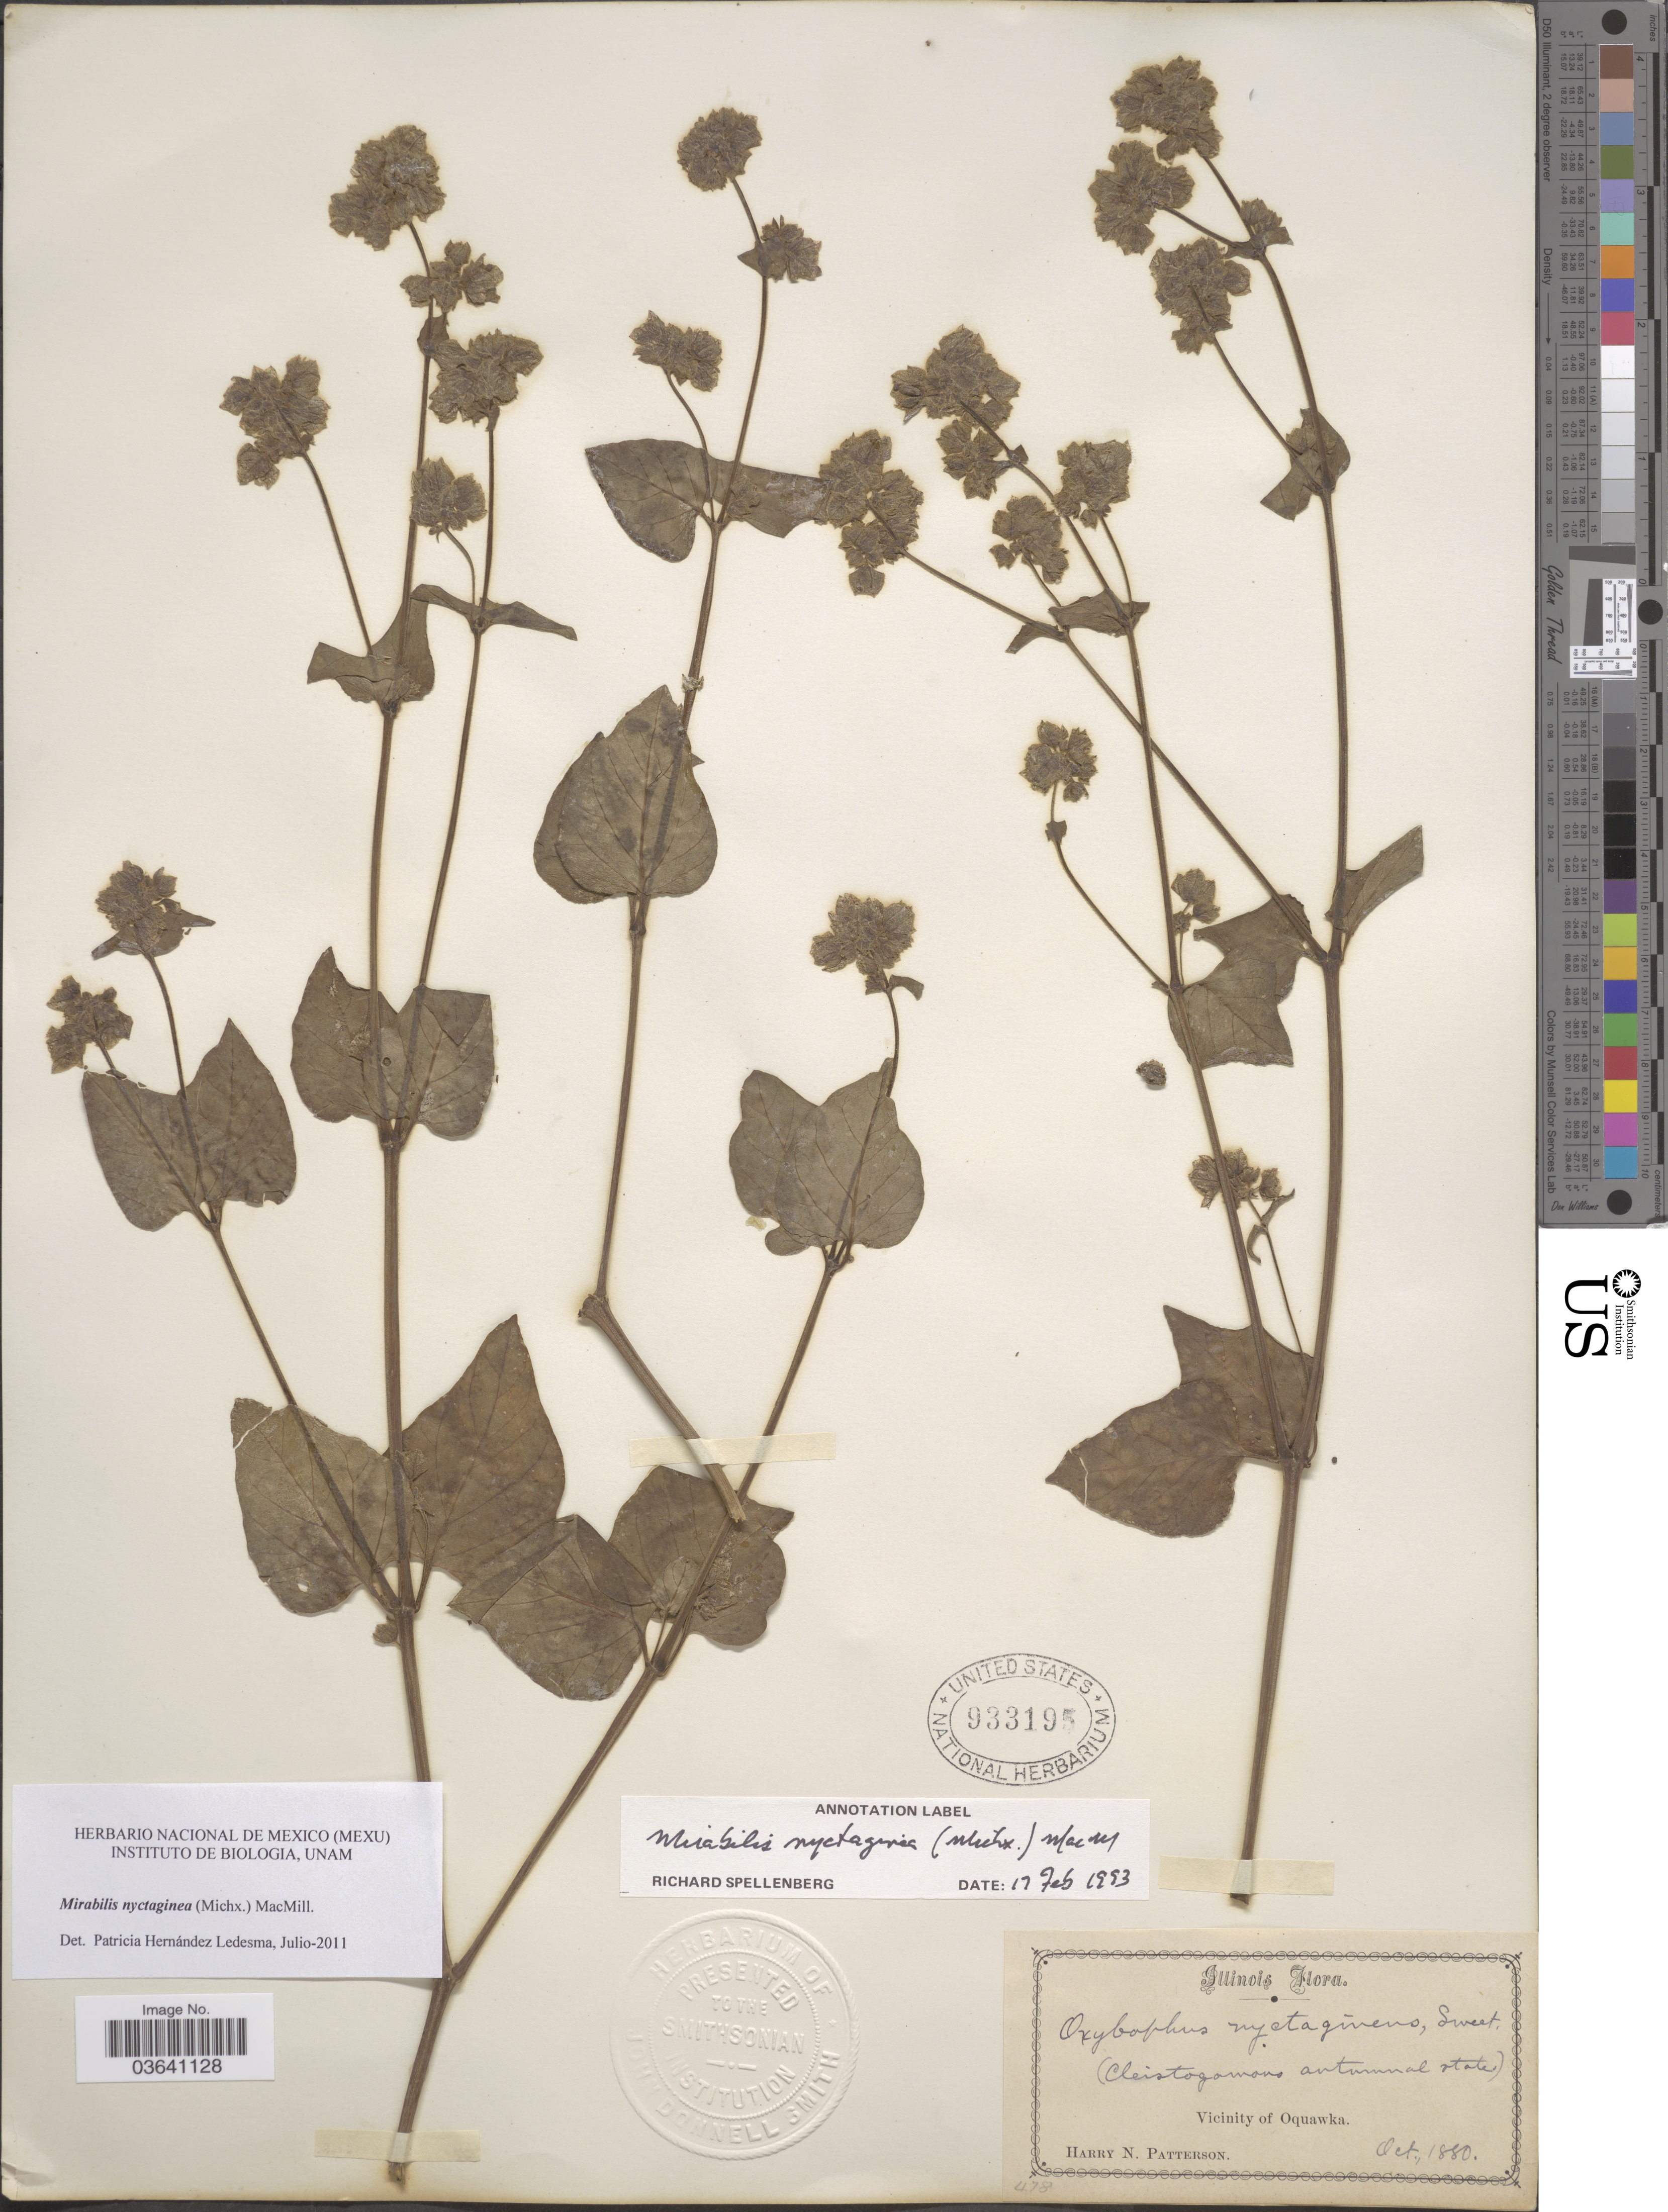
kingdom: Plantae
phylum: Tracheophyta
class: Magnoliopsida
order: Caryophyllales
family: Nyctaginaceae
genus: Mirabilis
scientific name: Mirabilis nyctaginea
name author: (Michx.) MacMill.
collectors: H. N. Patterson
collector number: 478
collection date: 1880-10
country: United States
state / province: Illinois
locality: Vicinity of Oquawka.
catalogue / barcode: US 933195